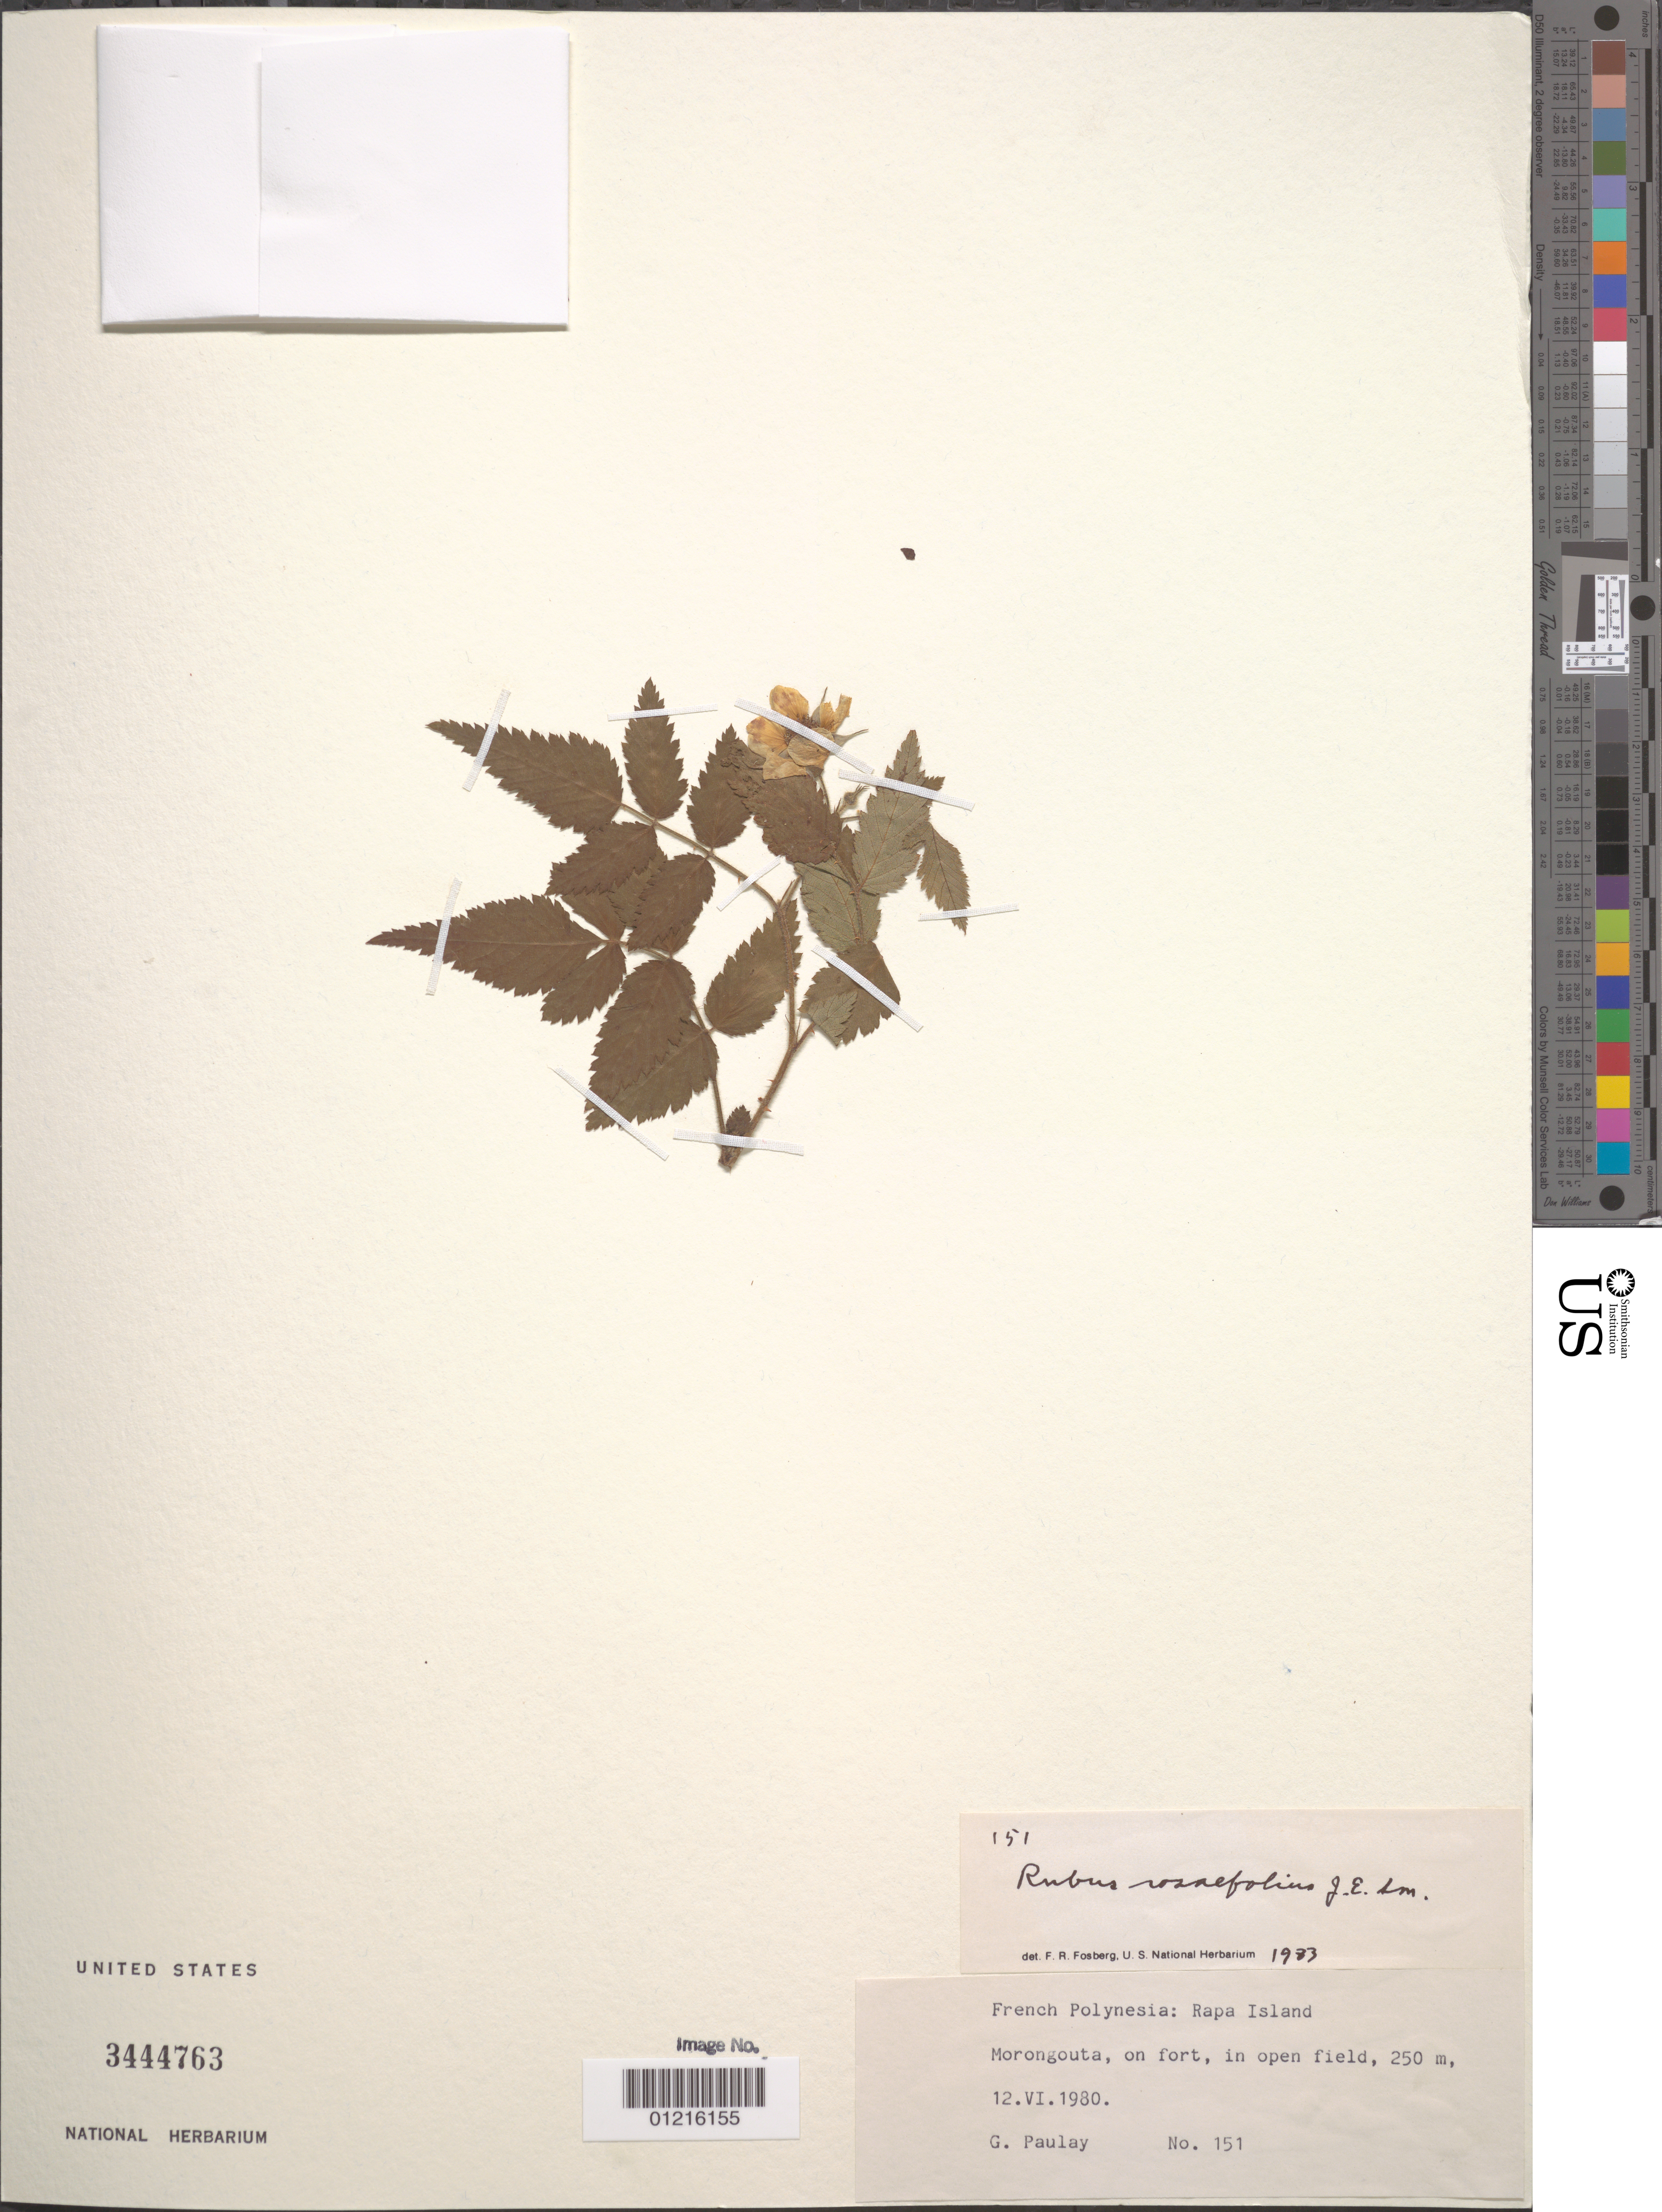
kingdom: Plantae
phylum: Tracheophyta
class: Magnoliopsida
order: Rosales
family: Rosaceae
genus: Rubus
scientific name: Rubus rosaefolius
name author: Sm.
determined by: Fosberg, F. R.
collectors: G. Paulay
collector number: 151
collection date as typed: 12 Jun 1980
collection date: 1980-06-12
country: French Polynesia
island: Rapa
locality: Morongouta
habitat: In open field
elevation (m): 250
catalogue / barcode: US 3444763